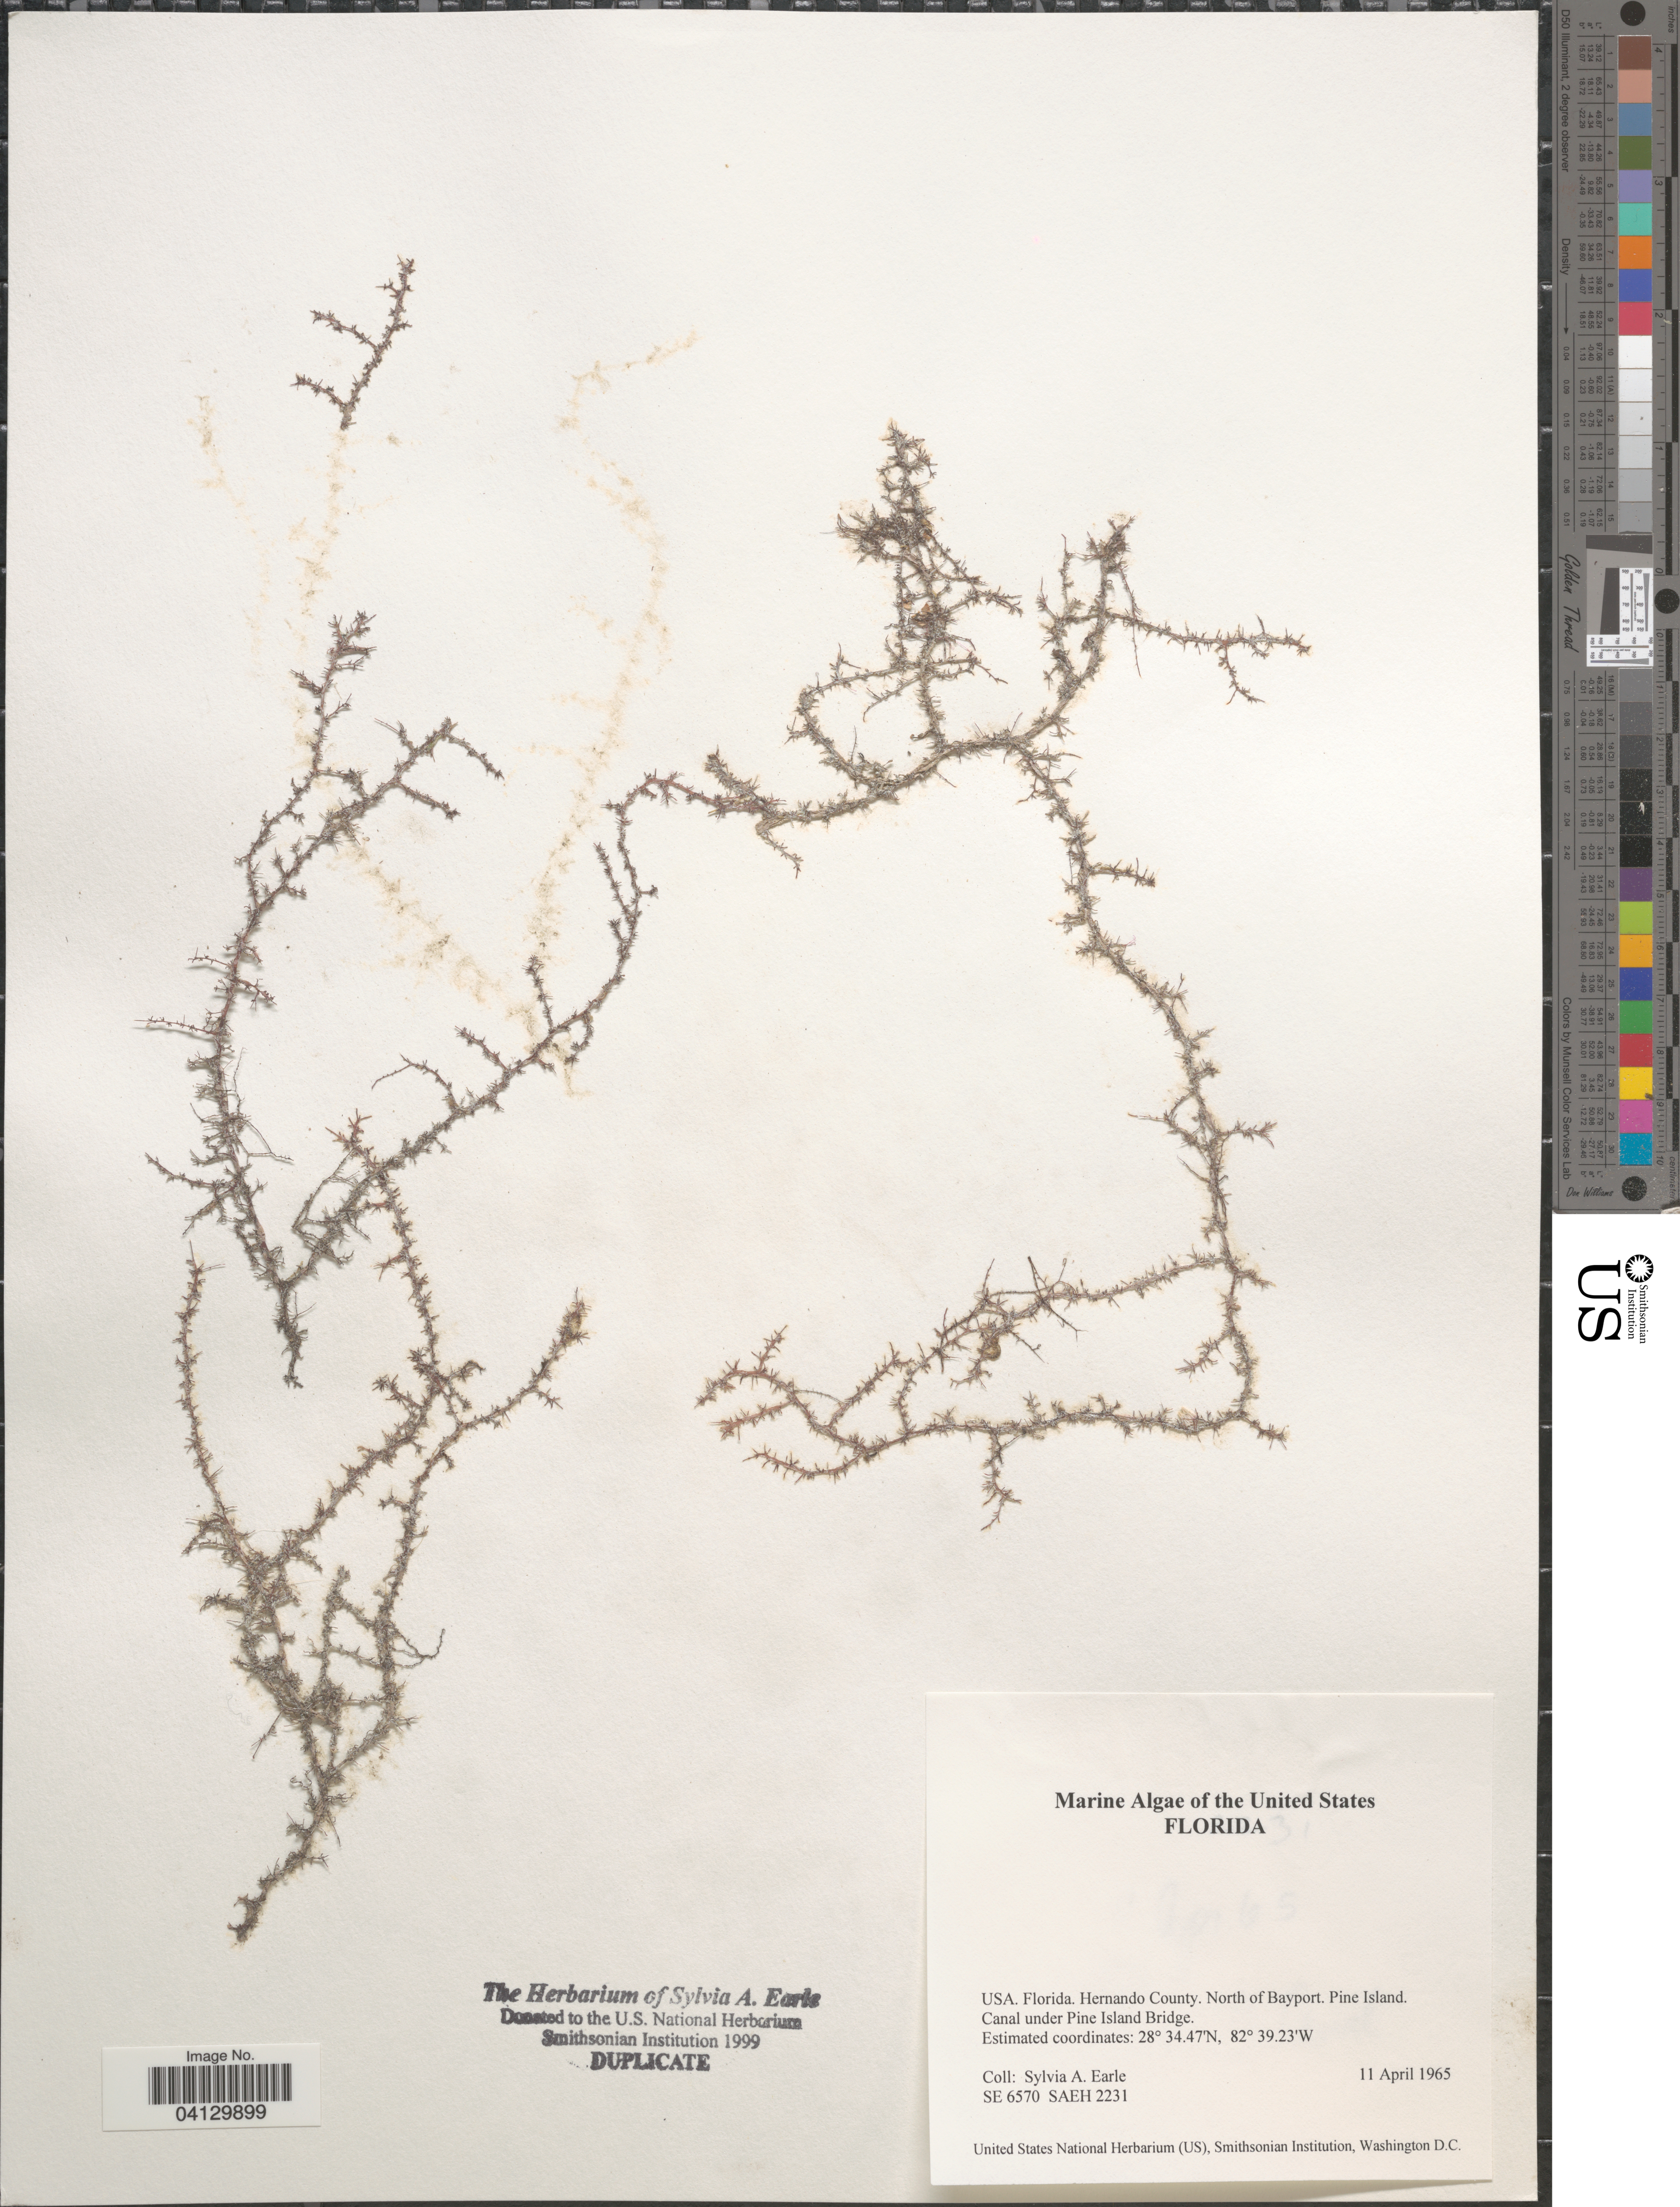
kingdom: Plantae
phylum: Rhodophyta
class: Florideophyceae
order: Corallinales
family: Corallinaceae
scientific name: Crustose Coralline Algae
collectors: S. A. Earle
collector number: SE6570/SAEH2231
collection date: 1965-04-11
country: United States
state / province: Florida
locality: Hernando County. North of Bayport. Pine Island. Canal under Pine Island Bridge.